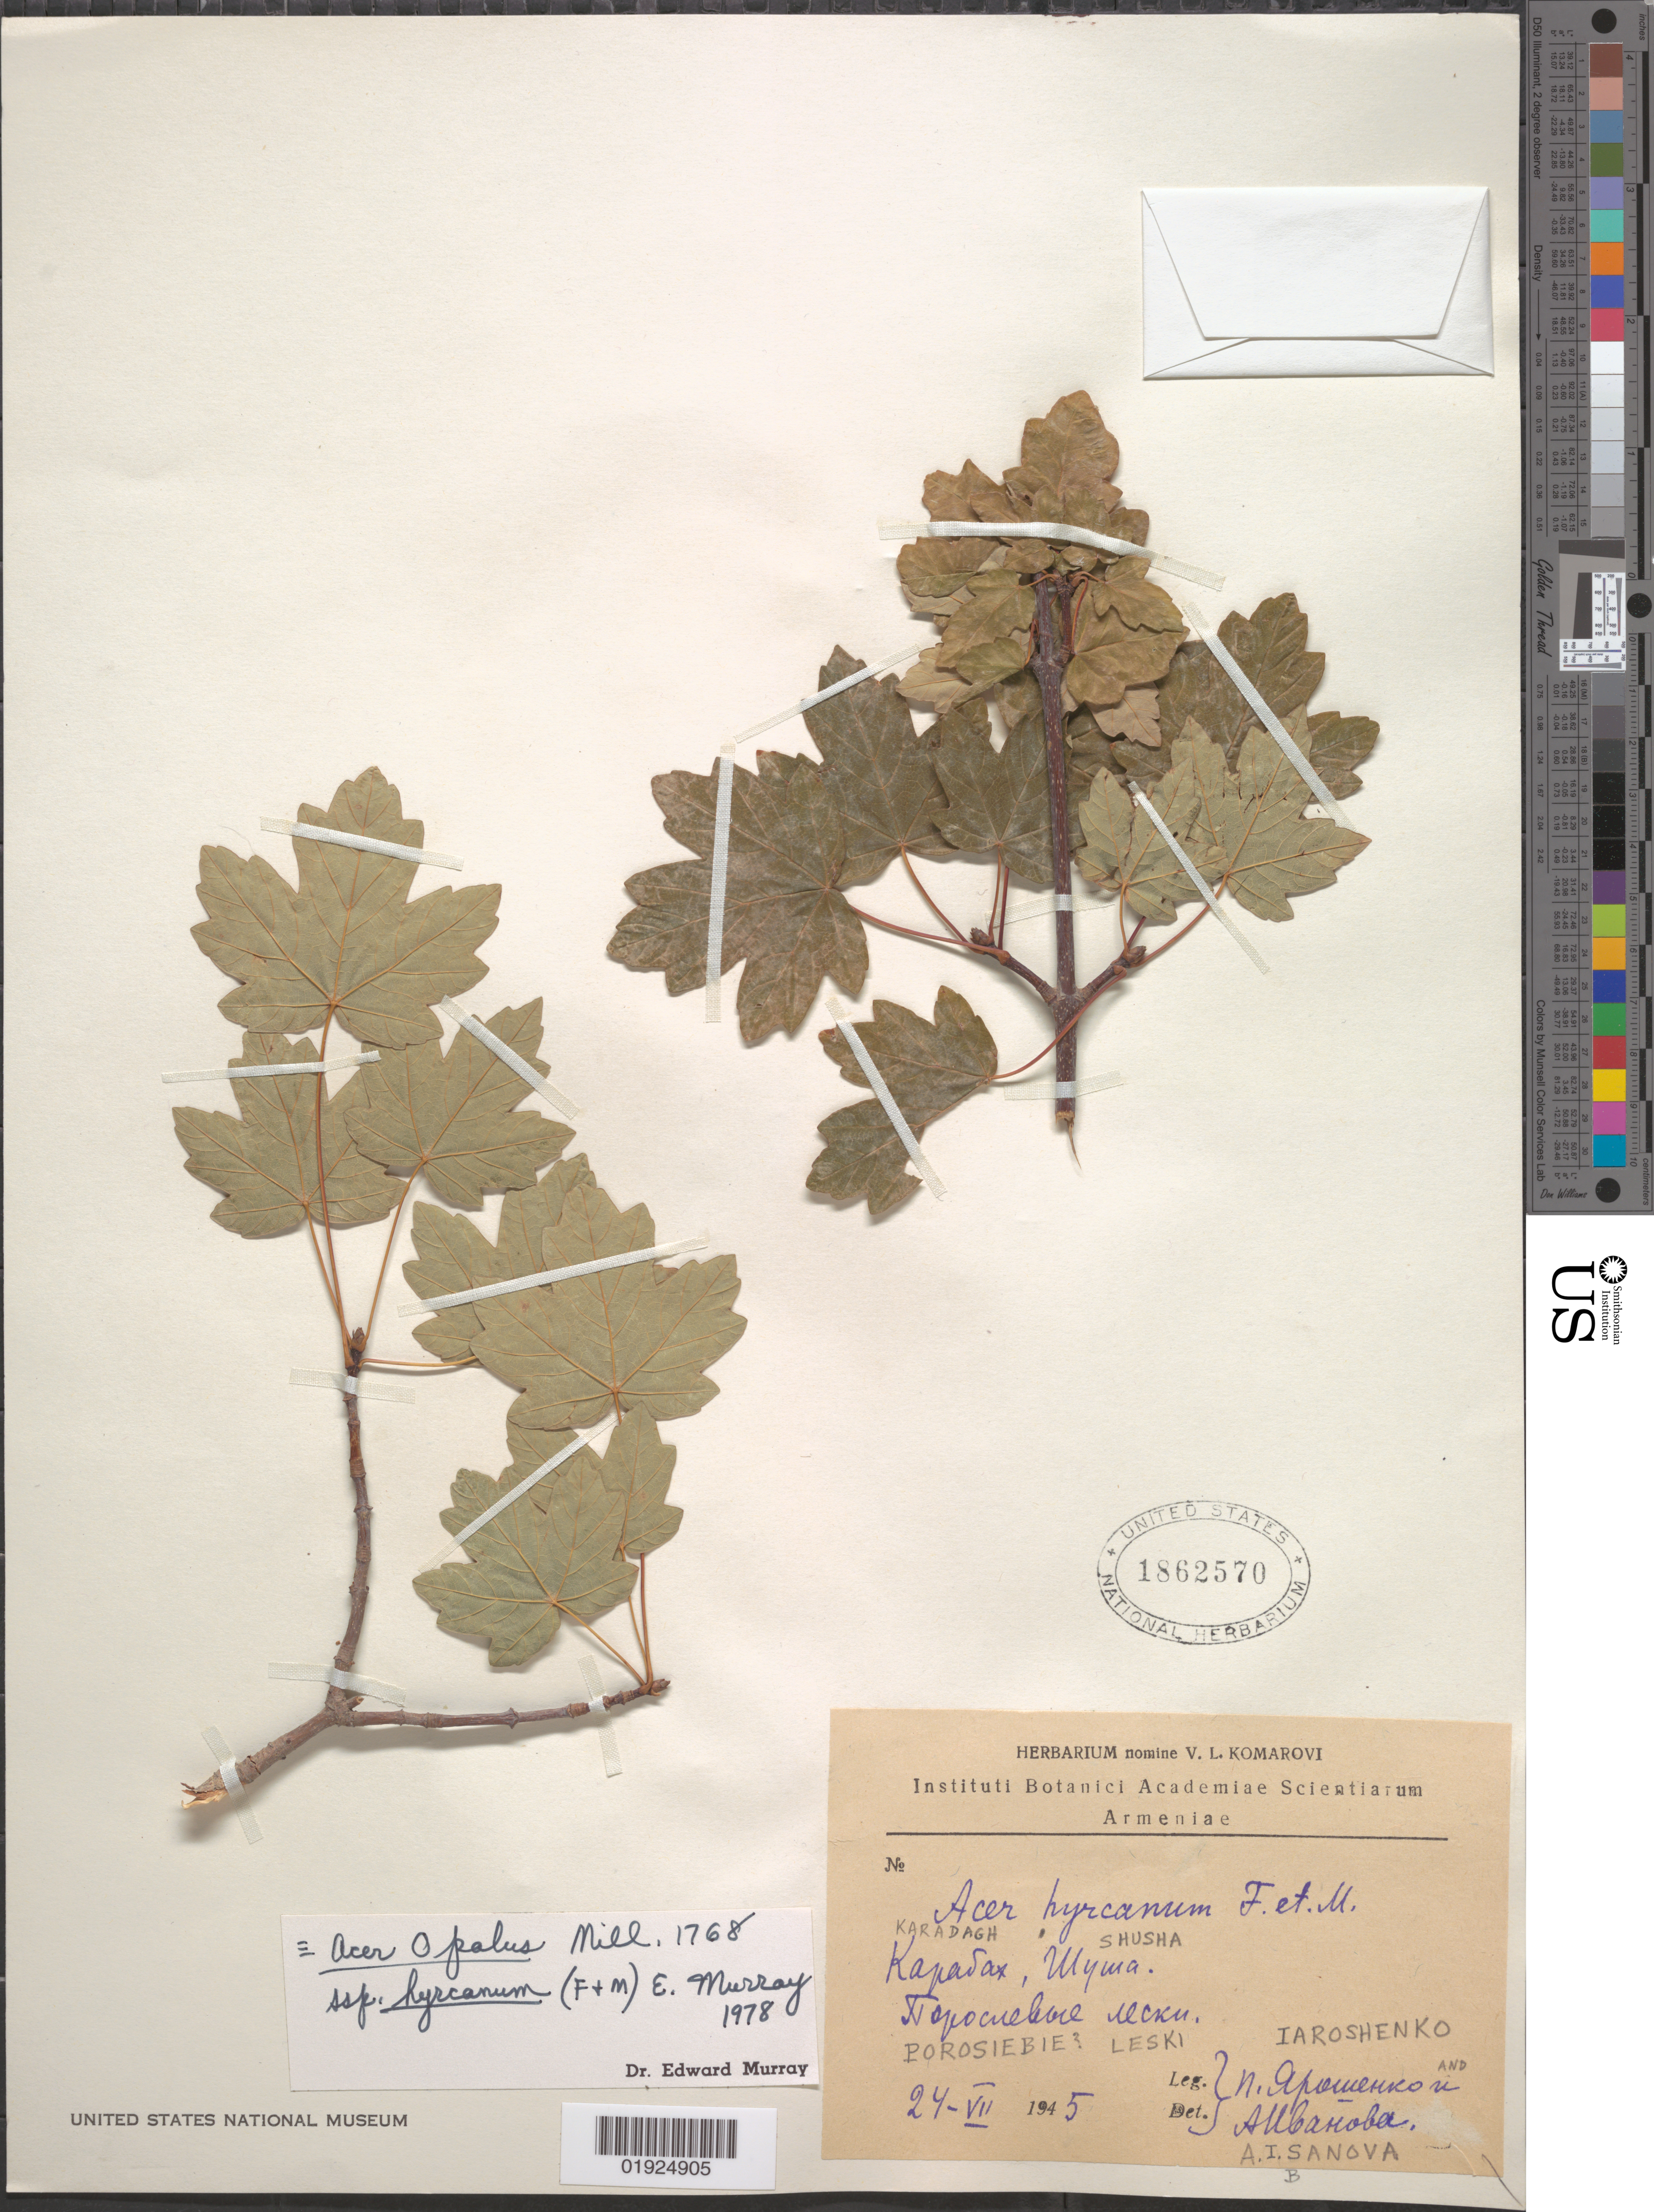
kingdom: Plantae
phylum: Tracheophyta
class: Magnoliopsida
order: Sapindales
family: Sapindaceae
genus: Acer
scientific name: Acer opalus subsp. hyrcanum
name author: (Fisch. & C.A. Mey.) A.E. Murray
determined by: Murray, Edward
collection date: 1945-07-25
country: Azerbaijan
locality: Azerbaijan [?]. Karadagh, Shusha; Porosiebie, Leski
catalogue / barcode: US 1862570